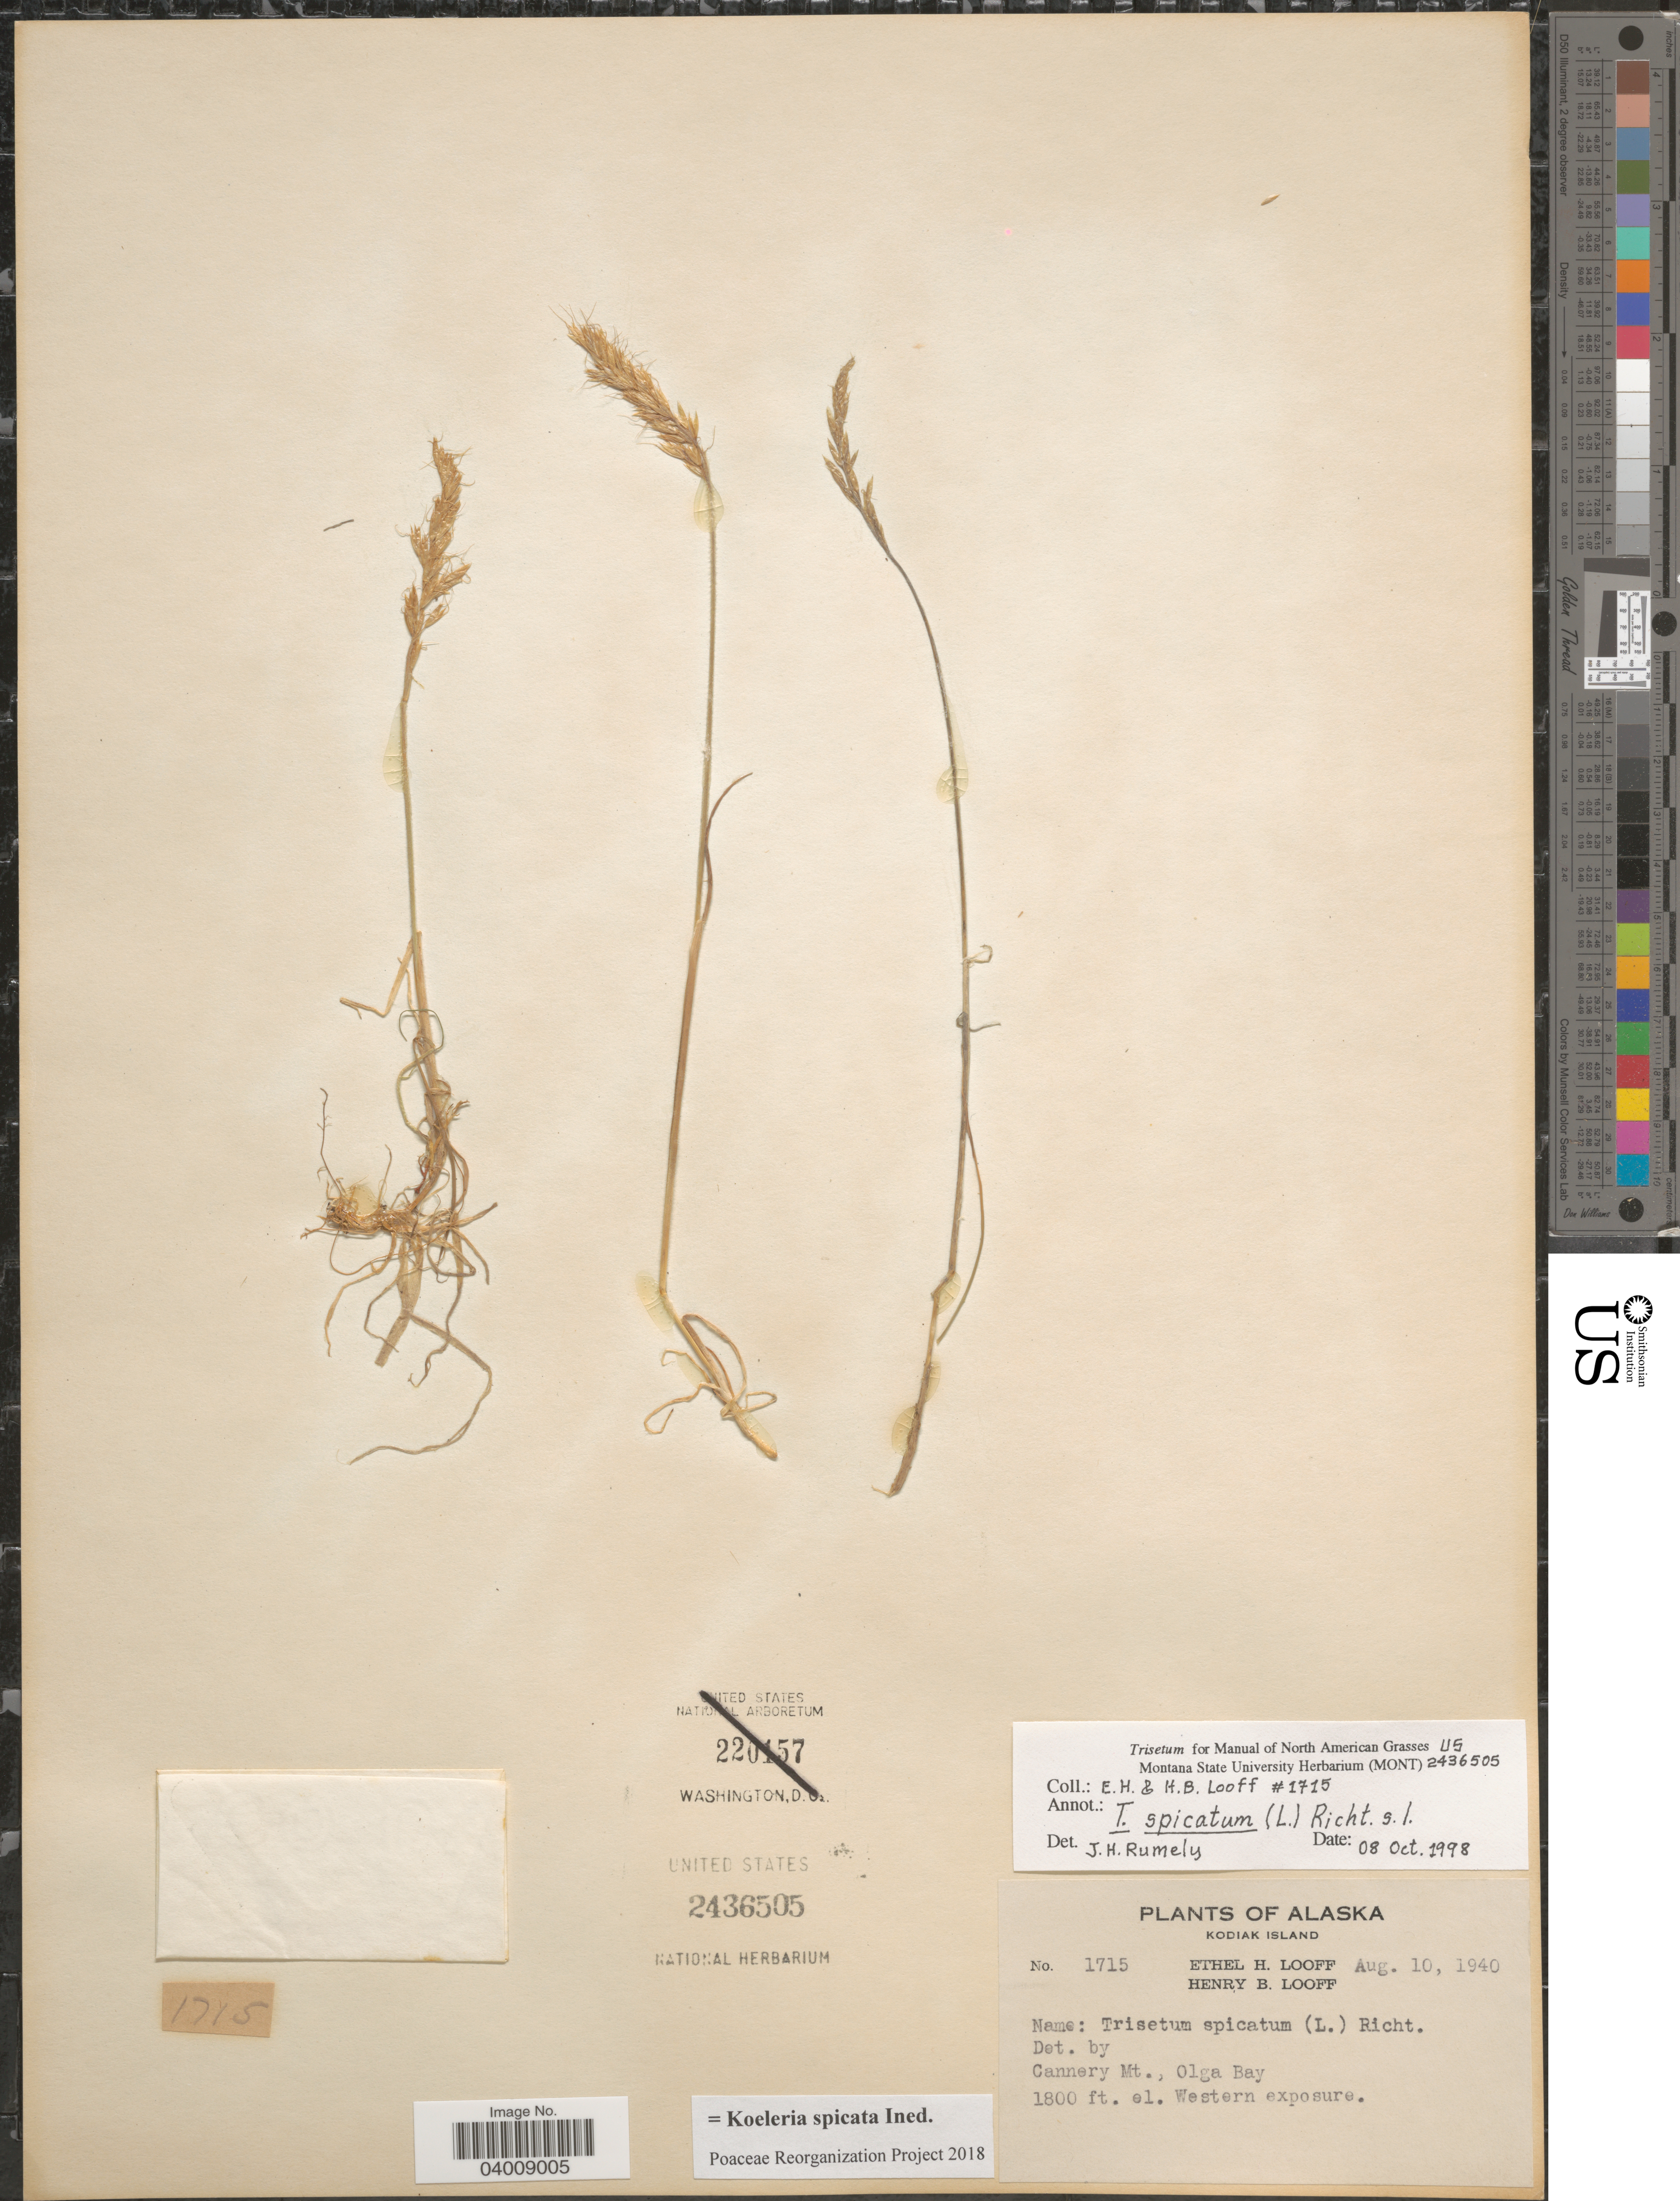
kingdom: Plantae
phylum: Tracheophyta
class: Liliopsida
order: Poales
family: Poaceae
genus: Koeleria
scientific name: Koeleria spicata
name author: (L.) Barberá et al.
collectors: E. Looff & H. Looff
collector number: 1715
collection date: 1940-08-10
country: United States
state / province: Alaska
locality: Kodiak Island. Cannery Mt., Olga Bay.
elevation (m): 549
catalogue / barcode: US 2436505